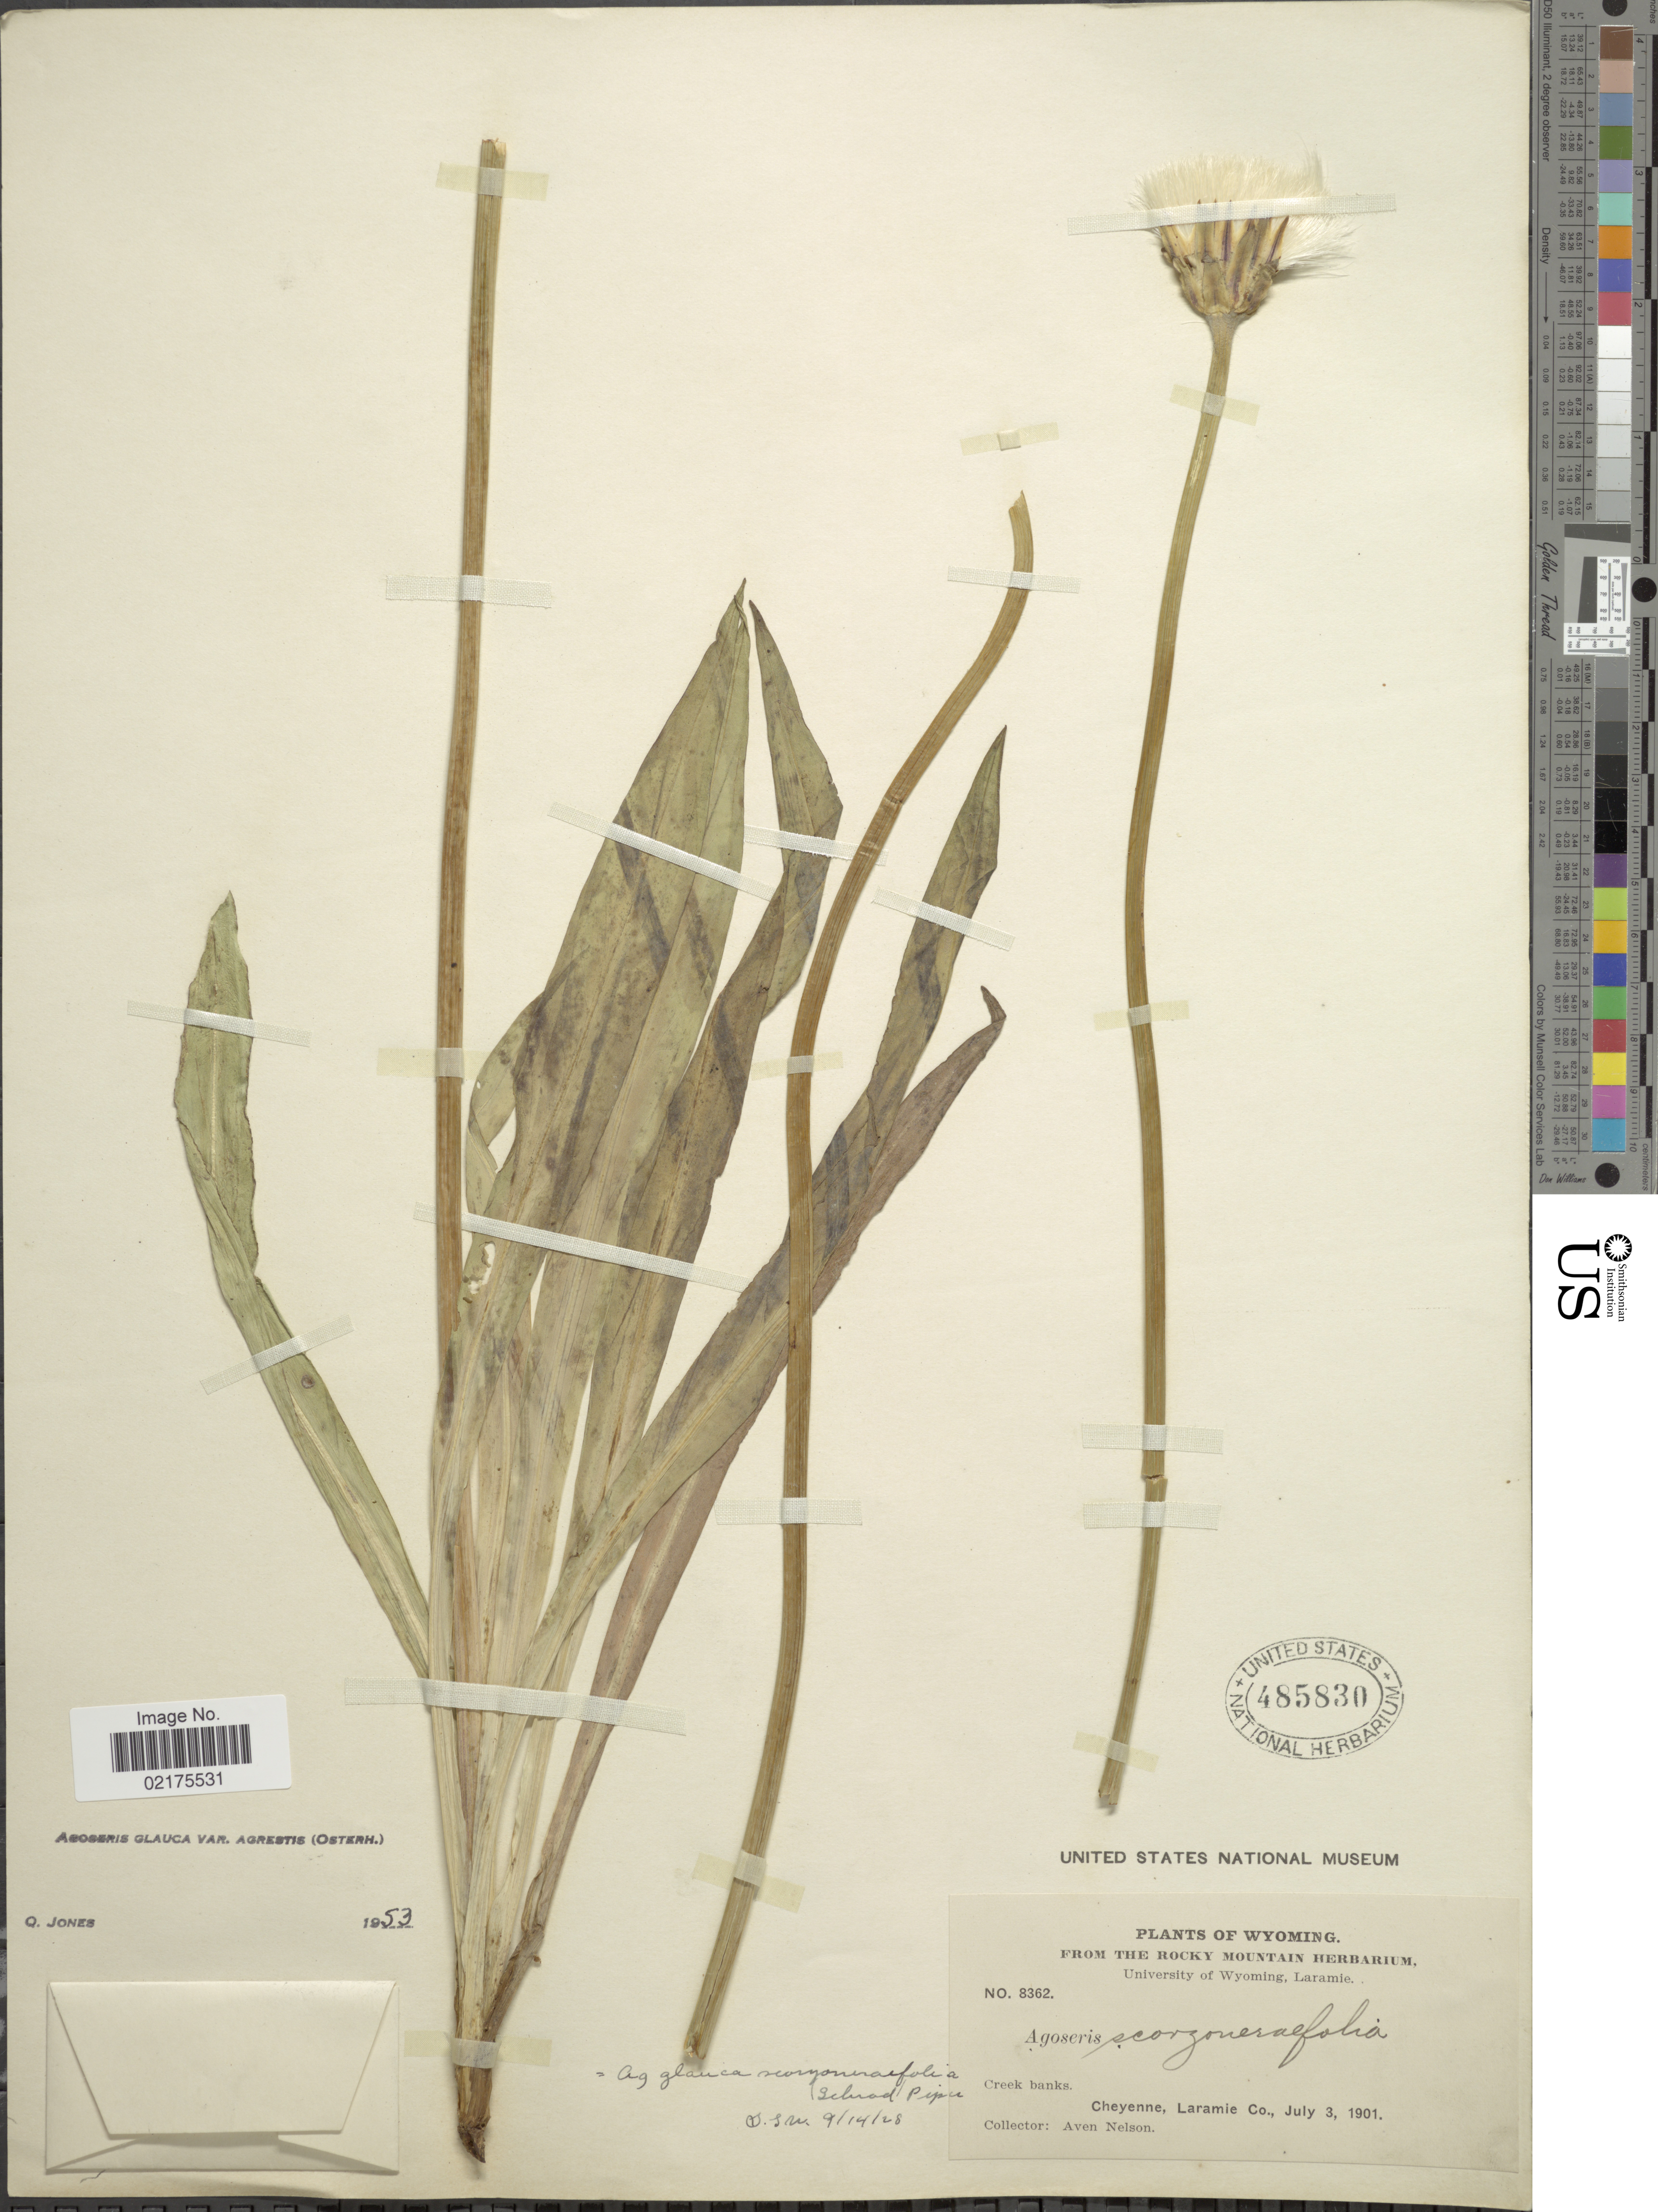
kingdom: Plantae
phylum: Tracheophyta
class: Magnoliopsida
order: Asterales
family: Asteraceae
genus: Agoseris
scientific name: Agoseris glauca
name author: (Pursh) Raf.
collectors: A. Nelson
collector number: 8362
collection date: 1901-07-03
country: United States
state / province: Wyoming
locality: Creek Banks. Cheyenne, Laramie Co.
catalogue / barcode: US 485830